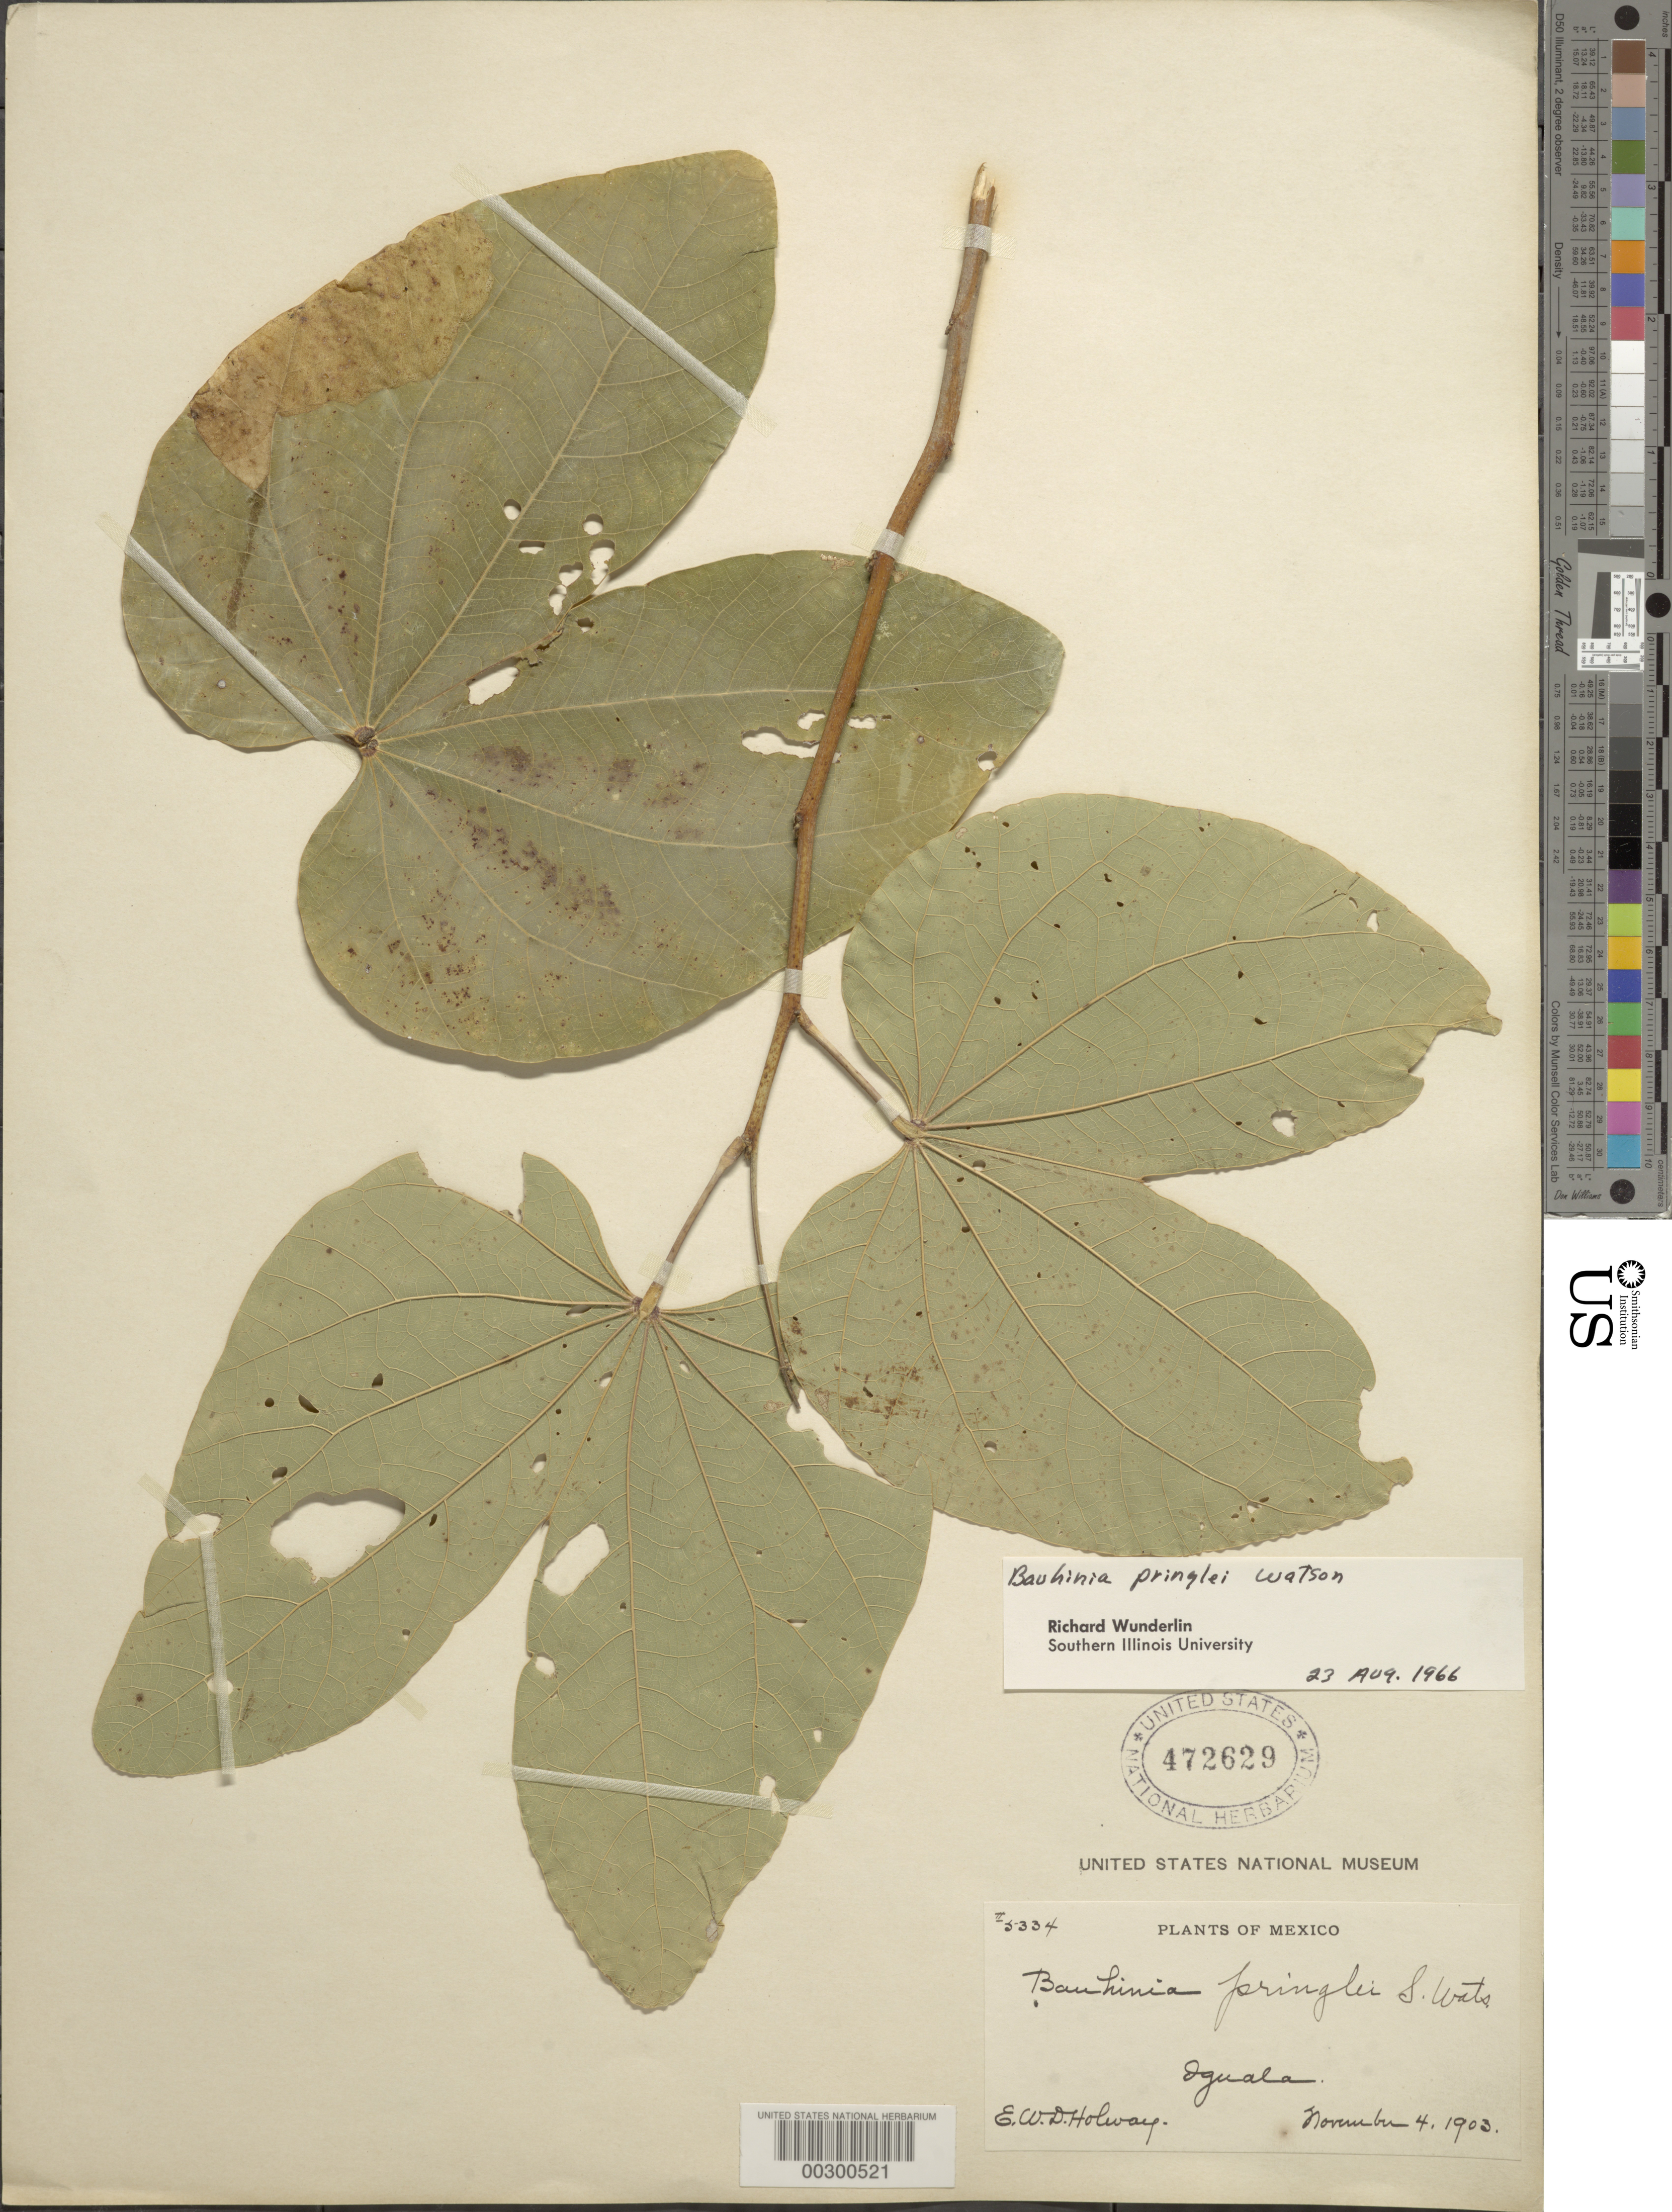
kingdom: Plantae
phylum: Tracheophyta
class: Magnoliopsida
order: Fabales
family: Fabaceae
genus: Bauhinia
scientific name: Bauhinia pringlei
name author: S. Watson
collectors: E. W. D. Holway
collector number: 5334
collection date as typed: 04 Nov 1903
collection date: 1903-11-04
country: Mexico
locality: Oguala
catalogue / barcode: US 472629